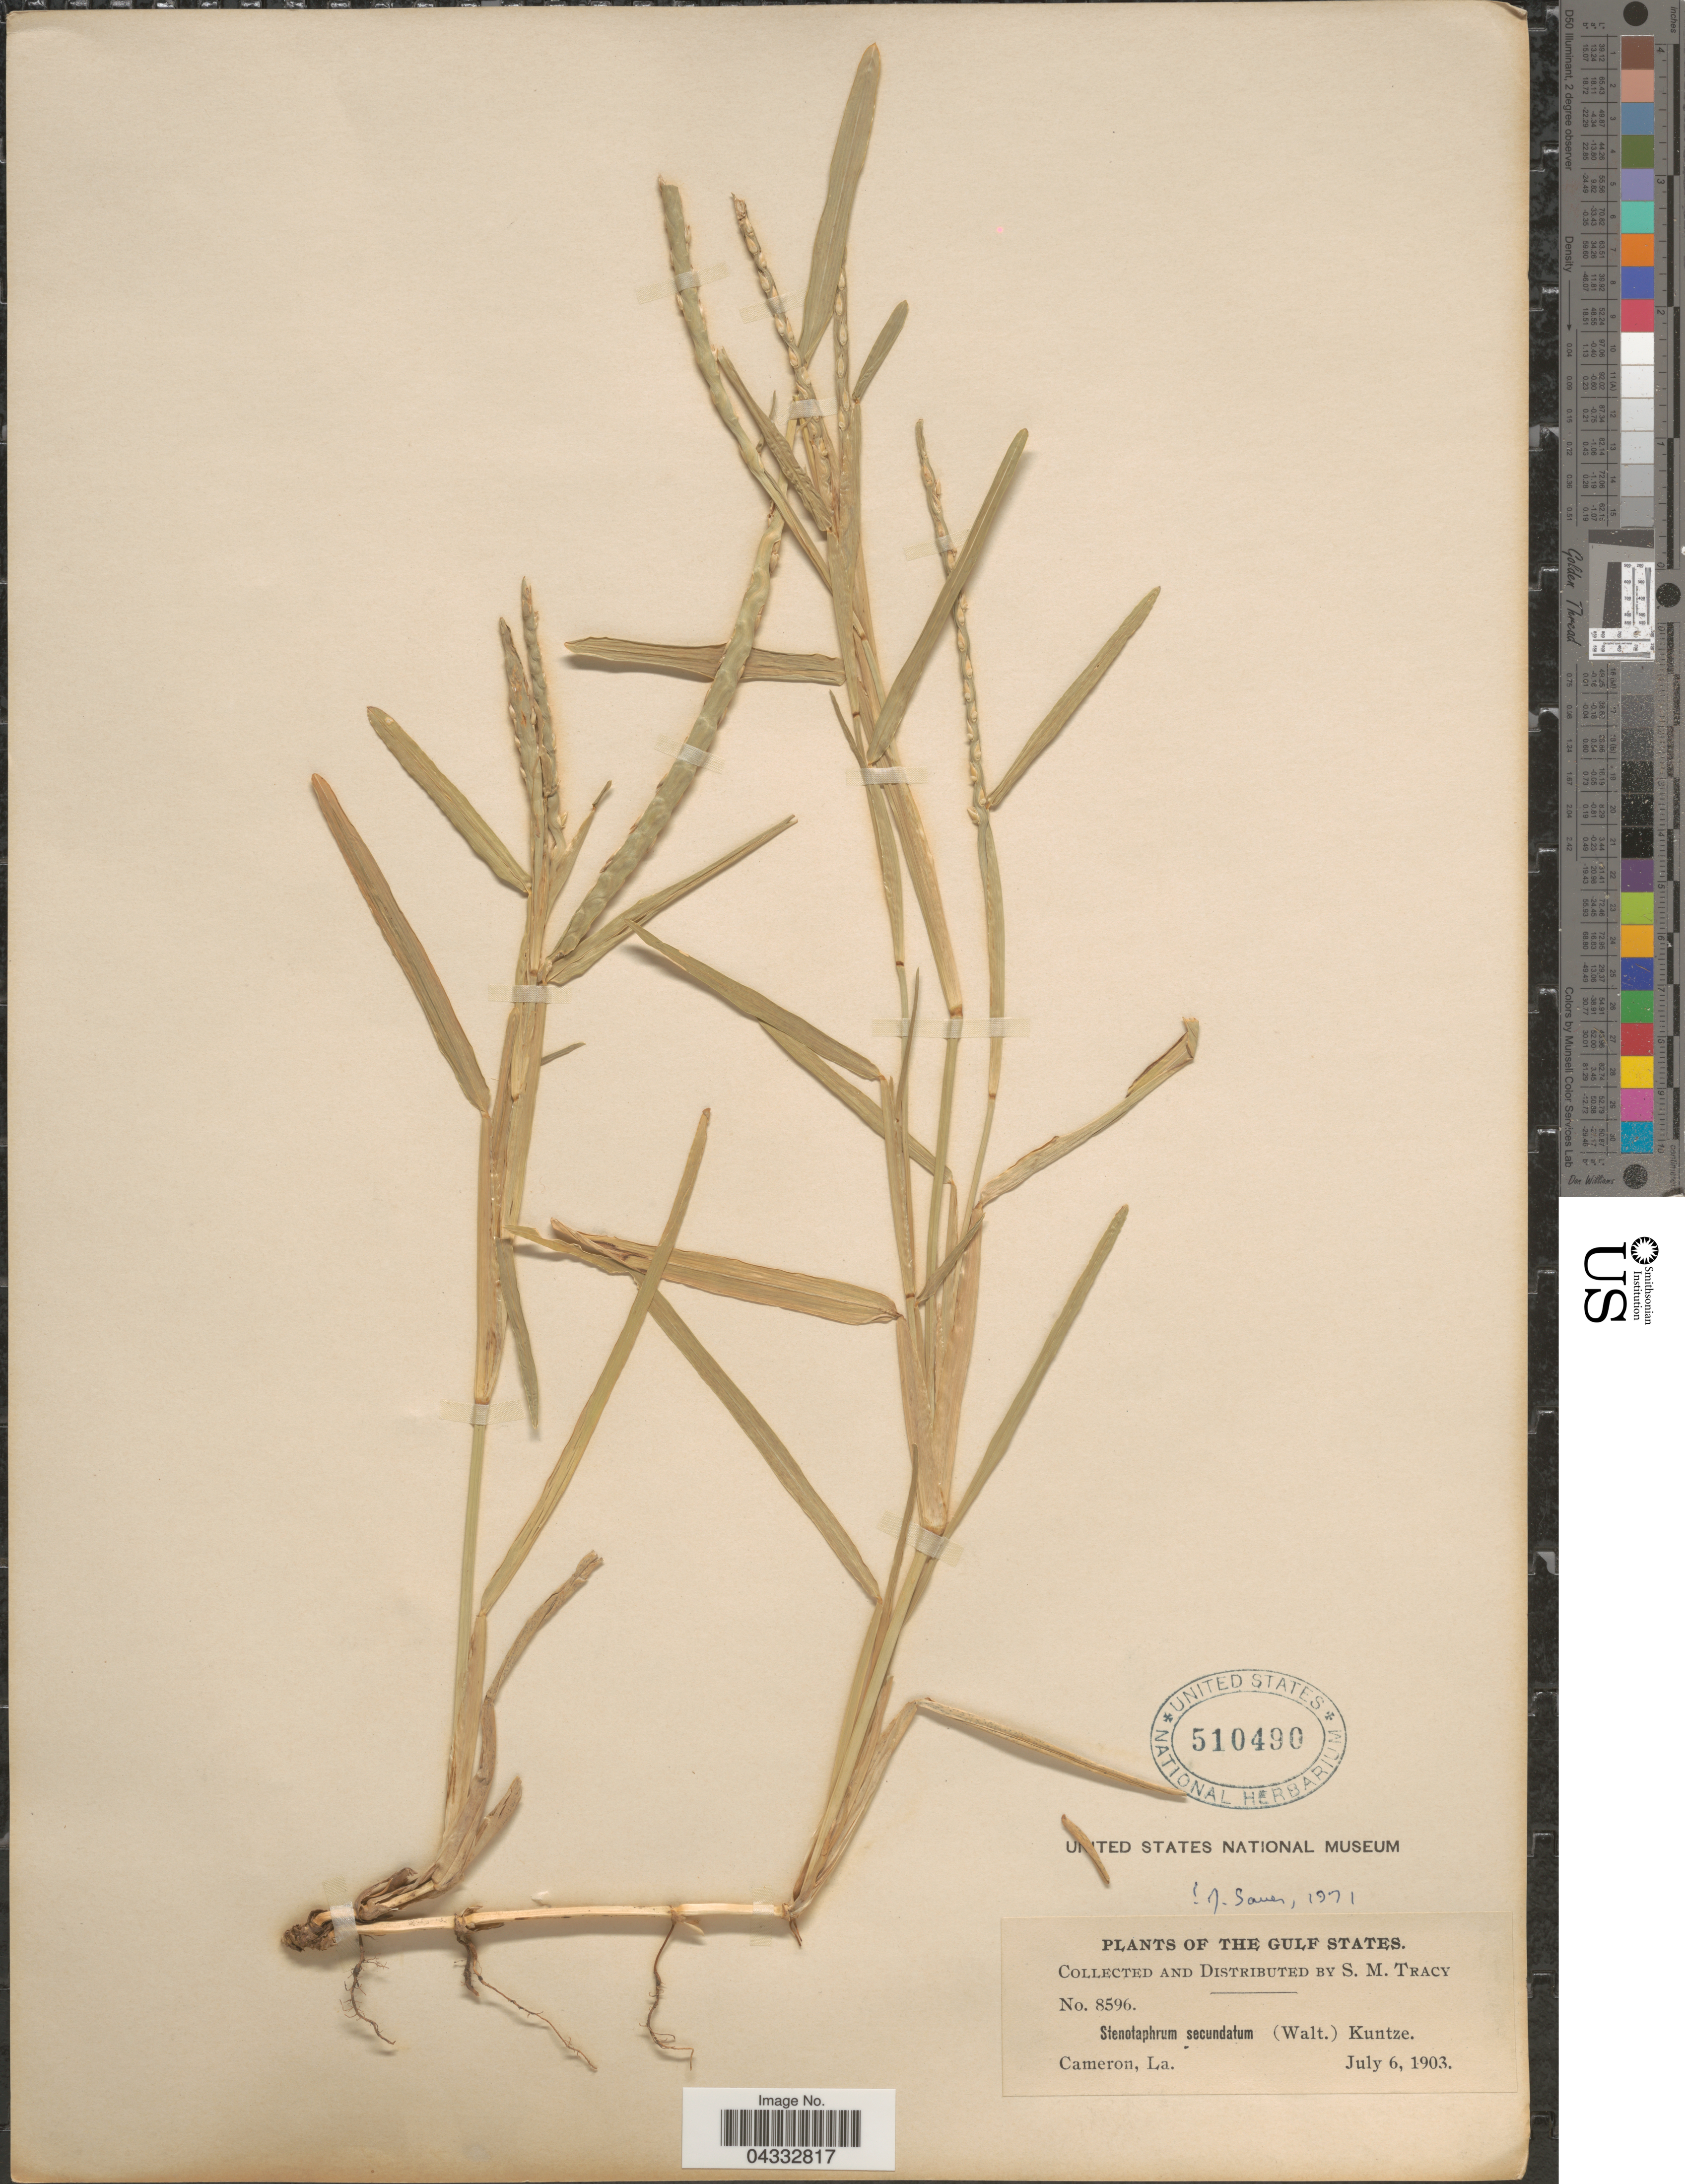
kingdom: Plantae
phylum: Tracheophyta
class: Liliopsida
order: Poales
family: Poaceae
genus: Stenotaphrum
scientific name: Stenotaphrum secundatum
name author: (Walter) Kuntze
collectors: S. M. Tracy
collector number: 8596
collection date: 1903-07-06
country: United States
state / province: Louisiana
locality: The Gulf States. Cameron.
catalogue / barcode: US 510490